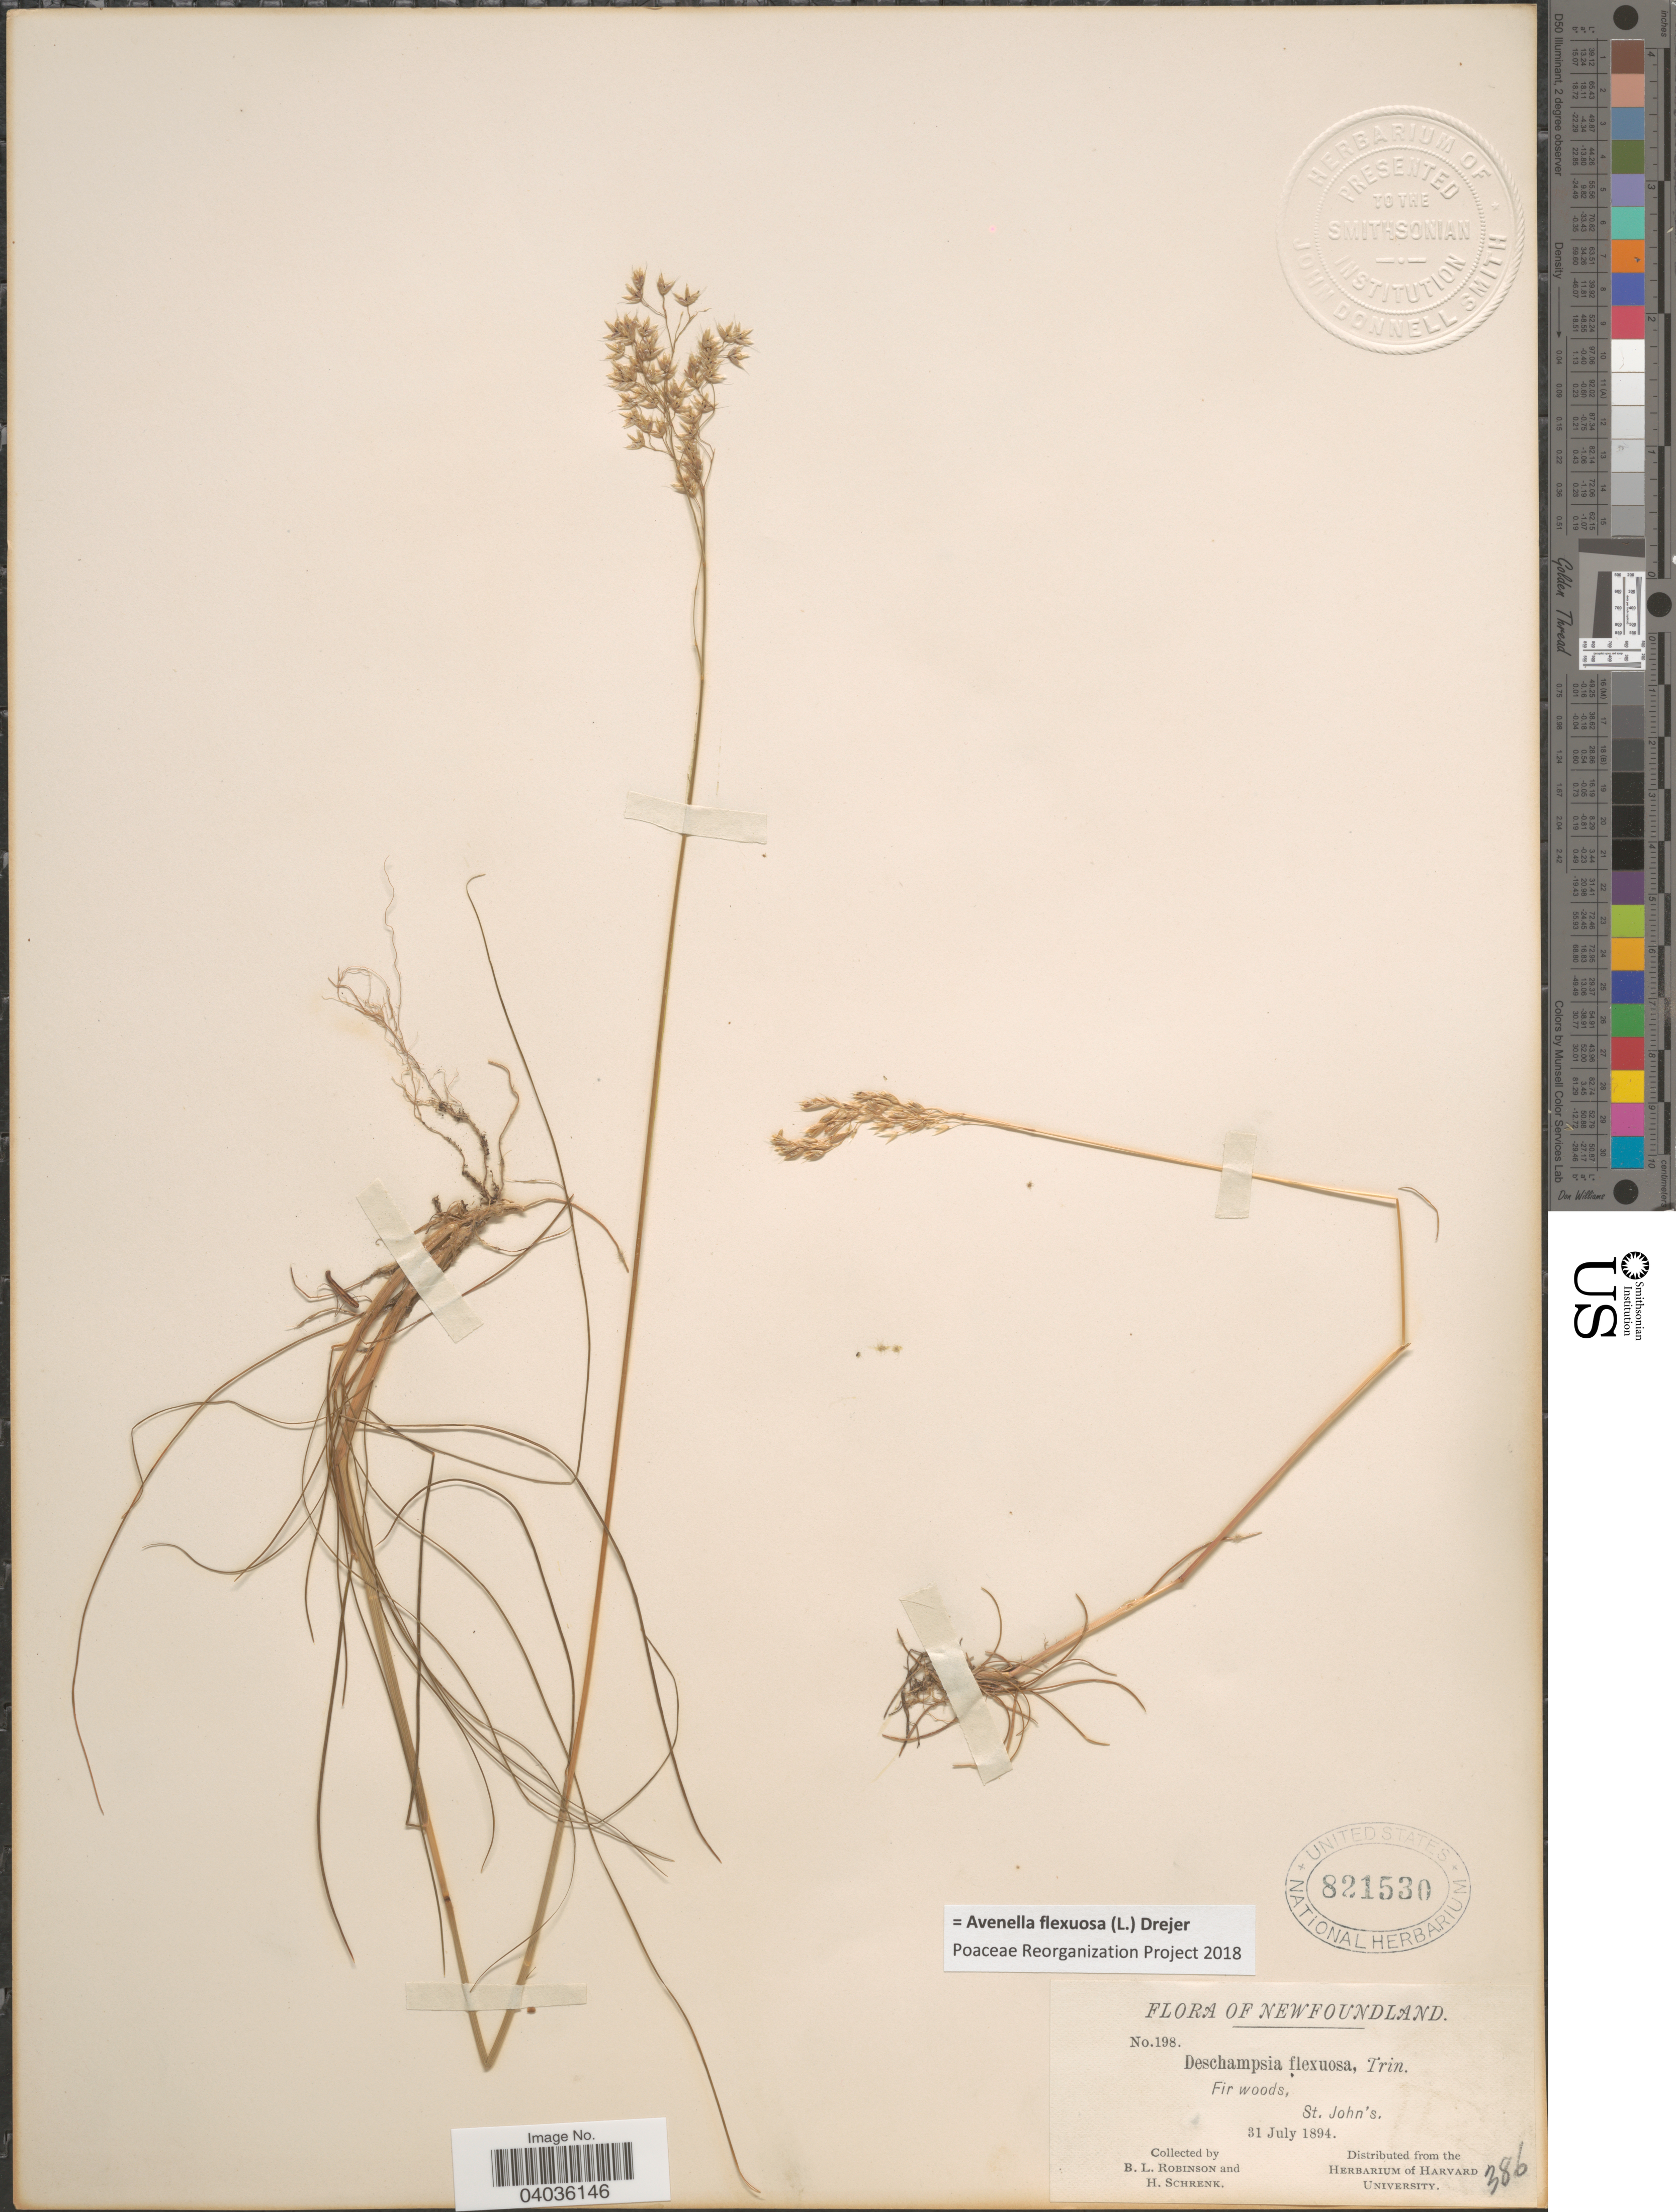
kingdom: Plantae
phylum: Tracheophyta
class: Liliopsida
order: Poales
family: Poaceae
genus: Avenella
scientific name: Avenella flexuosa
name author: (L.) Drejer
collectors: B. L. Robinson & H. Schrenk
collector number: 198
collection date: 1894-07-31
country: Canada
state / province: Newfoundland and Labrador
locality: Fir woods, St. John's.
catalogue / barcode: US 821530